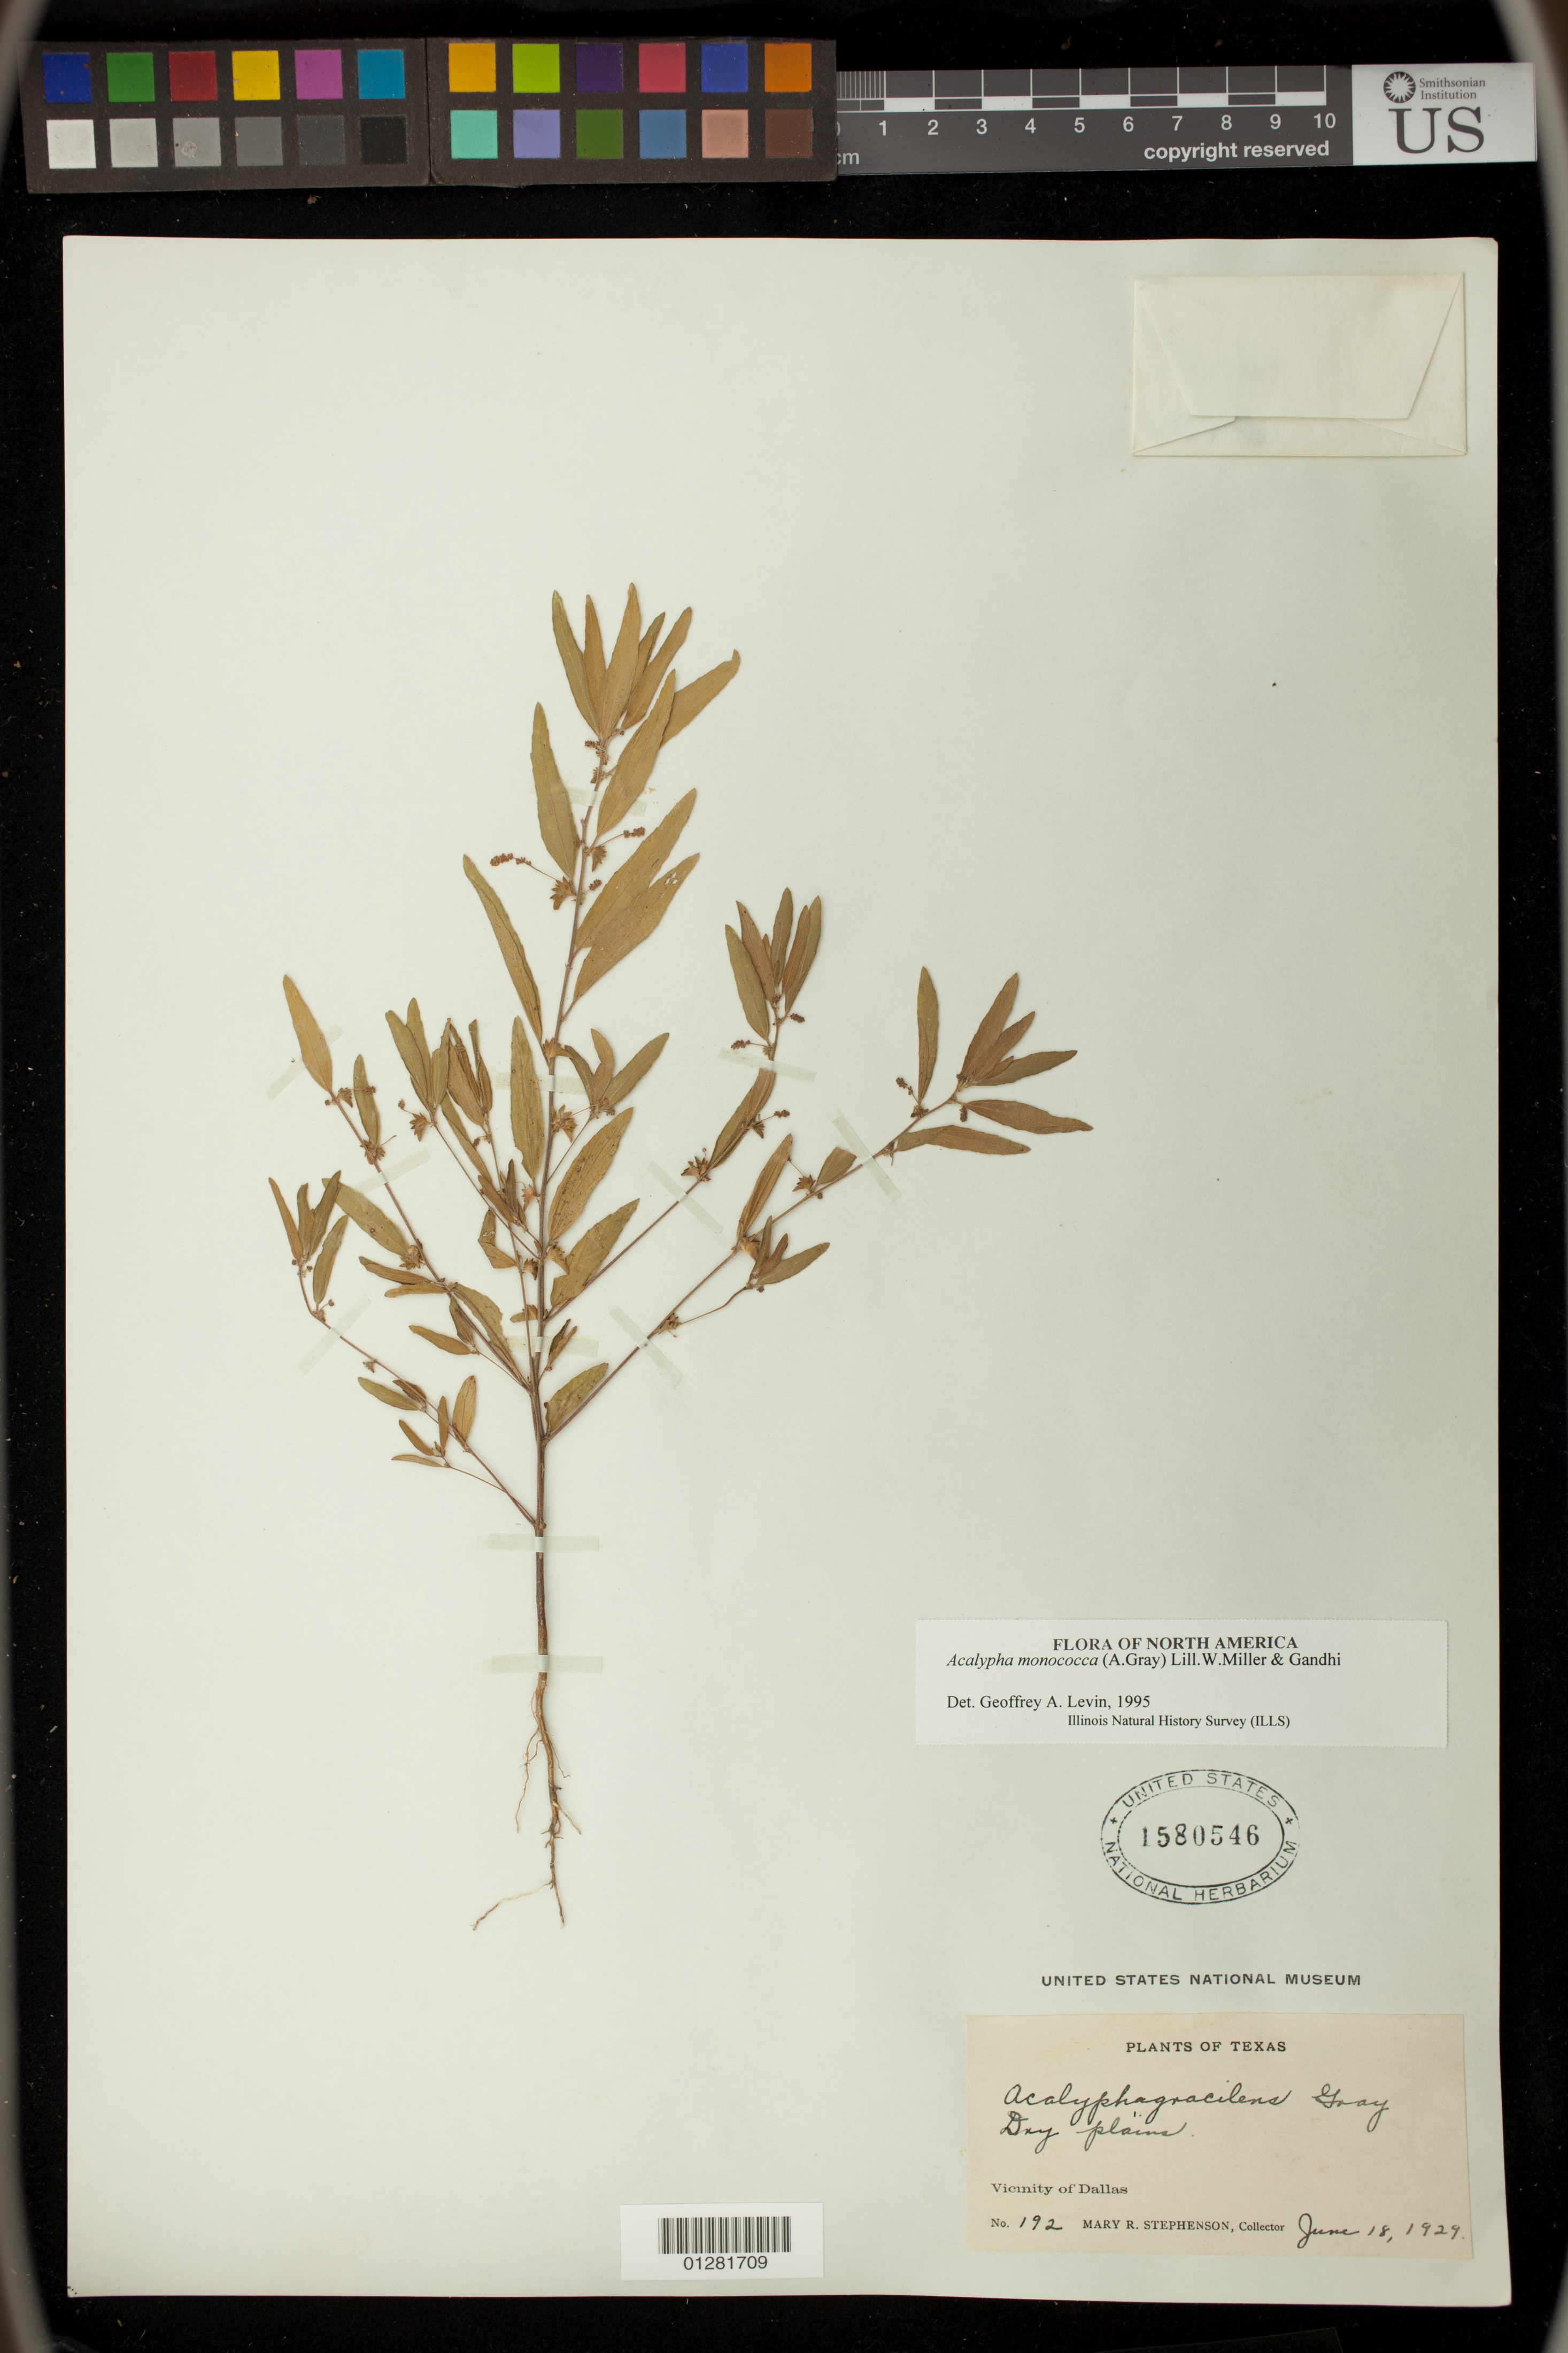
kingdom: Plantae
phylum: Tracheophyta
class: Magnoliopsida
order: Malpighiales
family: Euphorbiaceae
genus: Acalypha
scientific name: Acalypha monococca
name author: (Englem. ex A. Gray) Gandhi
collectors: M. R. Stephenson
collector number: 192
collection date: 1929-06-18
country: United States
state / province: Texas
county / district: Dallas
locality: Vicinity of Dallas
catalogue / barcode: US 1580546